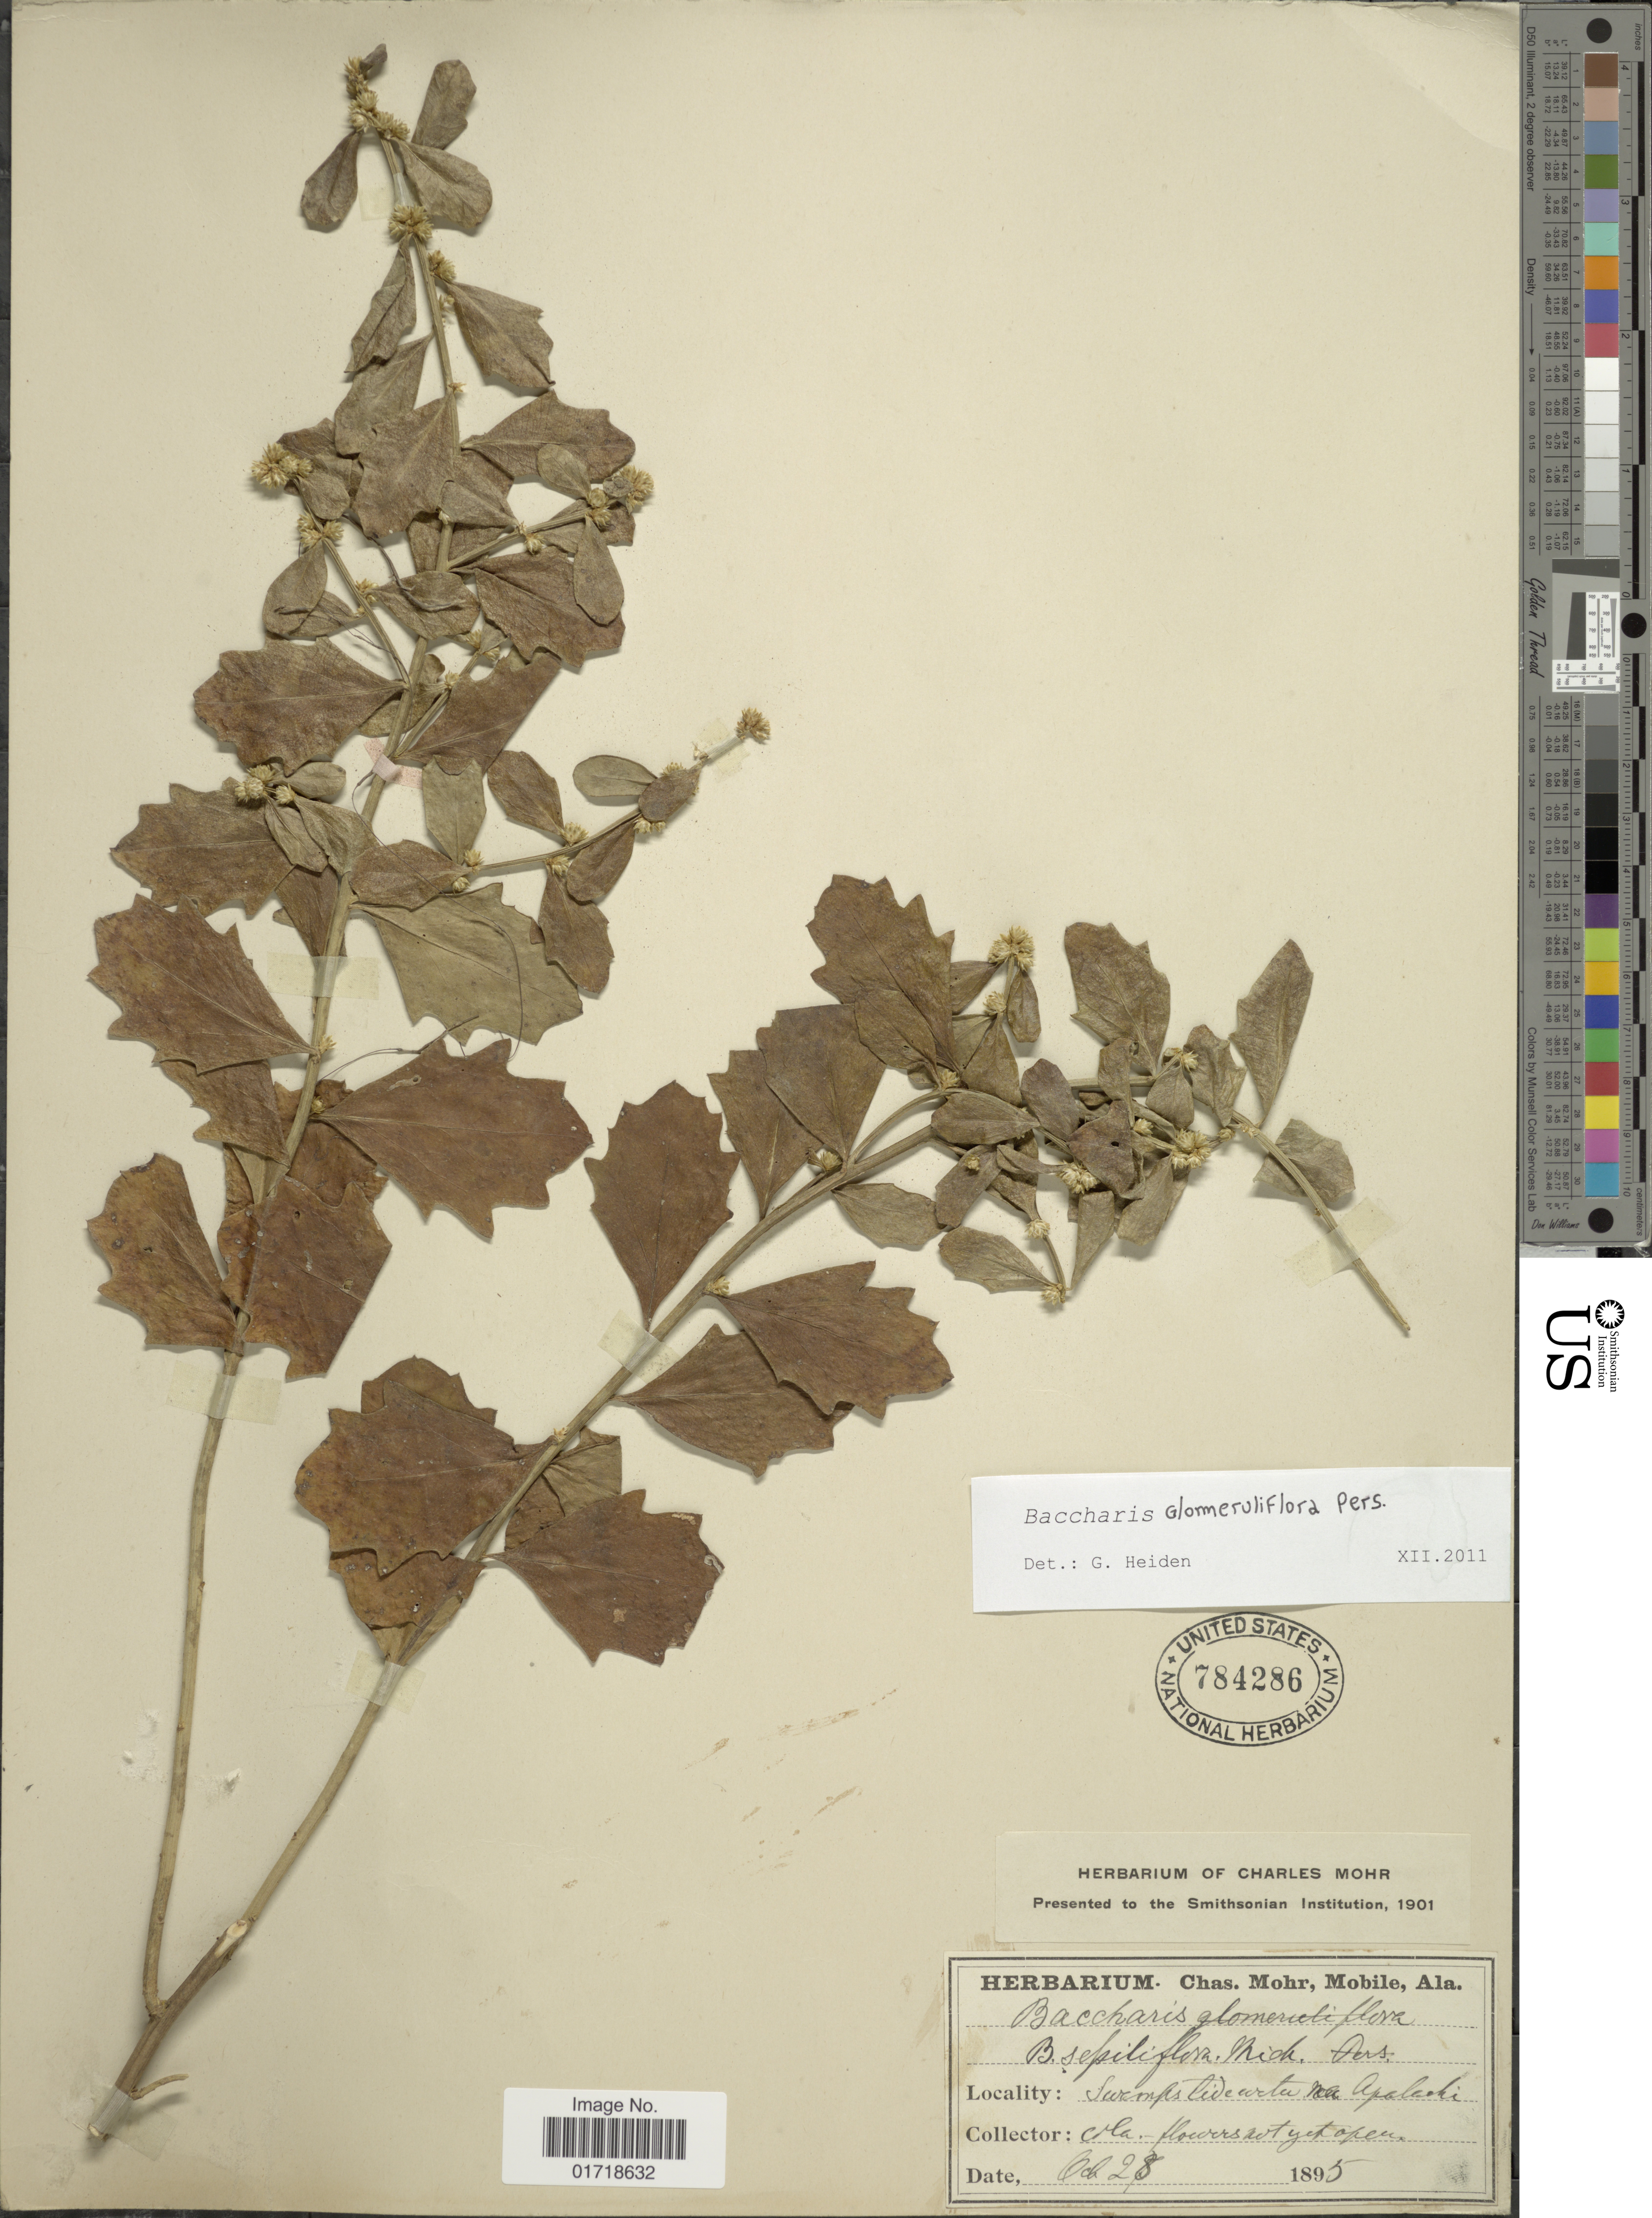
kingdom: Plantae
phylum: Tracheophyta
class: Magnoliopsida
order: Asterales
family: Asteraceae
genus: Baccharis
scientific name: Baccharis glomeruliflora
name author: Pers.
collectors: Mohr, C. T. (herbarium)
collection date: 1895-10-28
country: United States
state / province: Florida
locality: Swamps tide water Apalachicola.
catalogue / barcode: US 784286